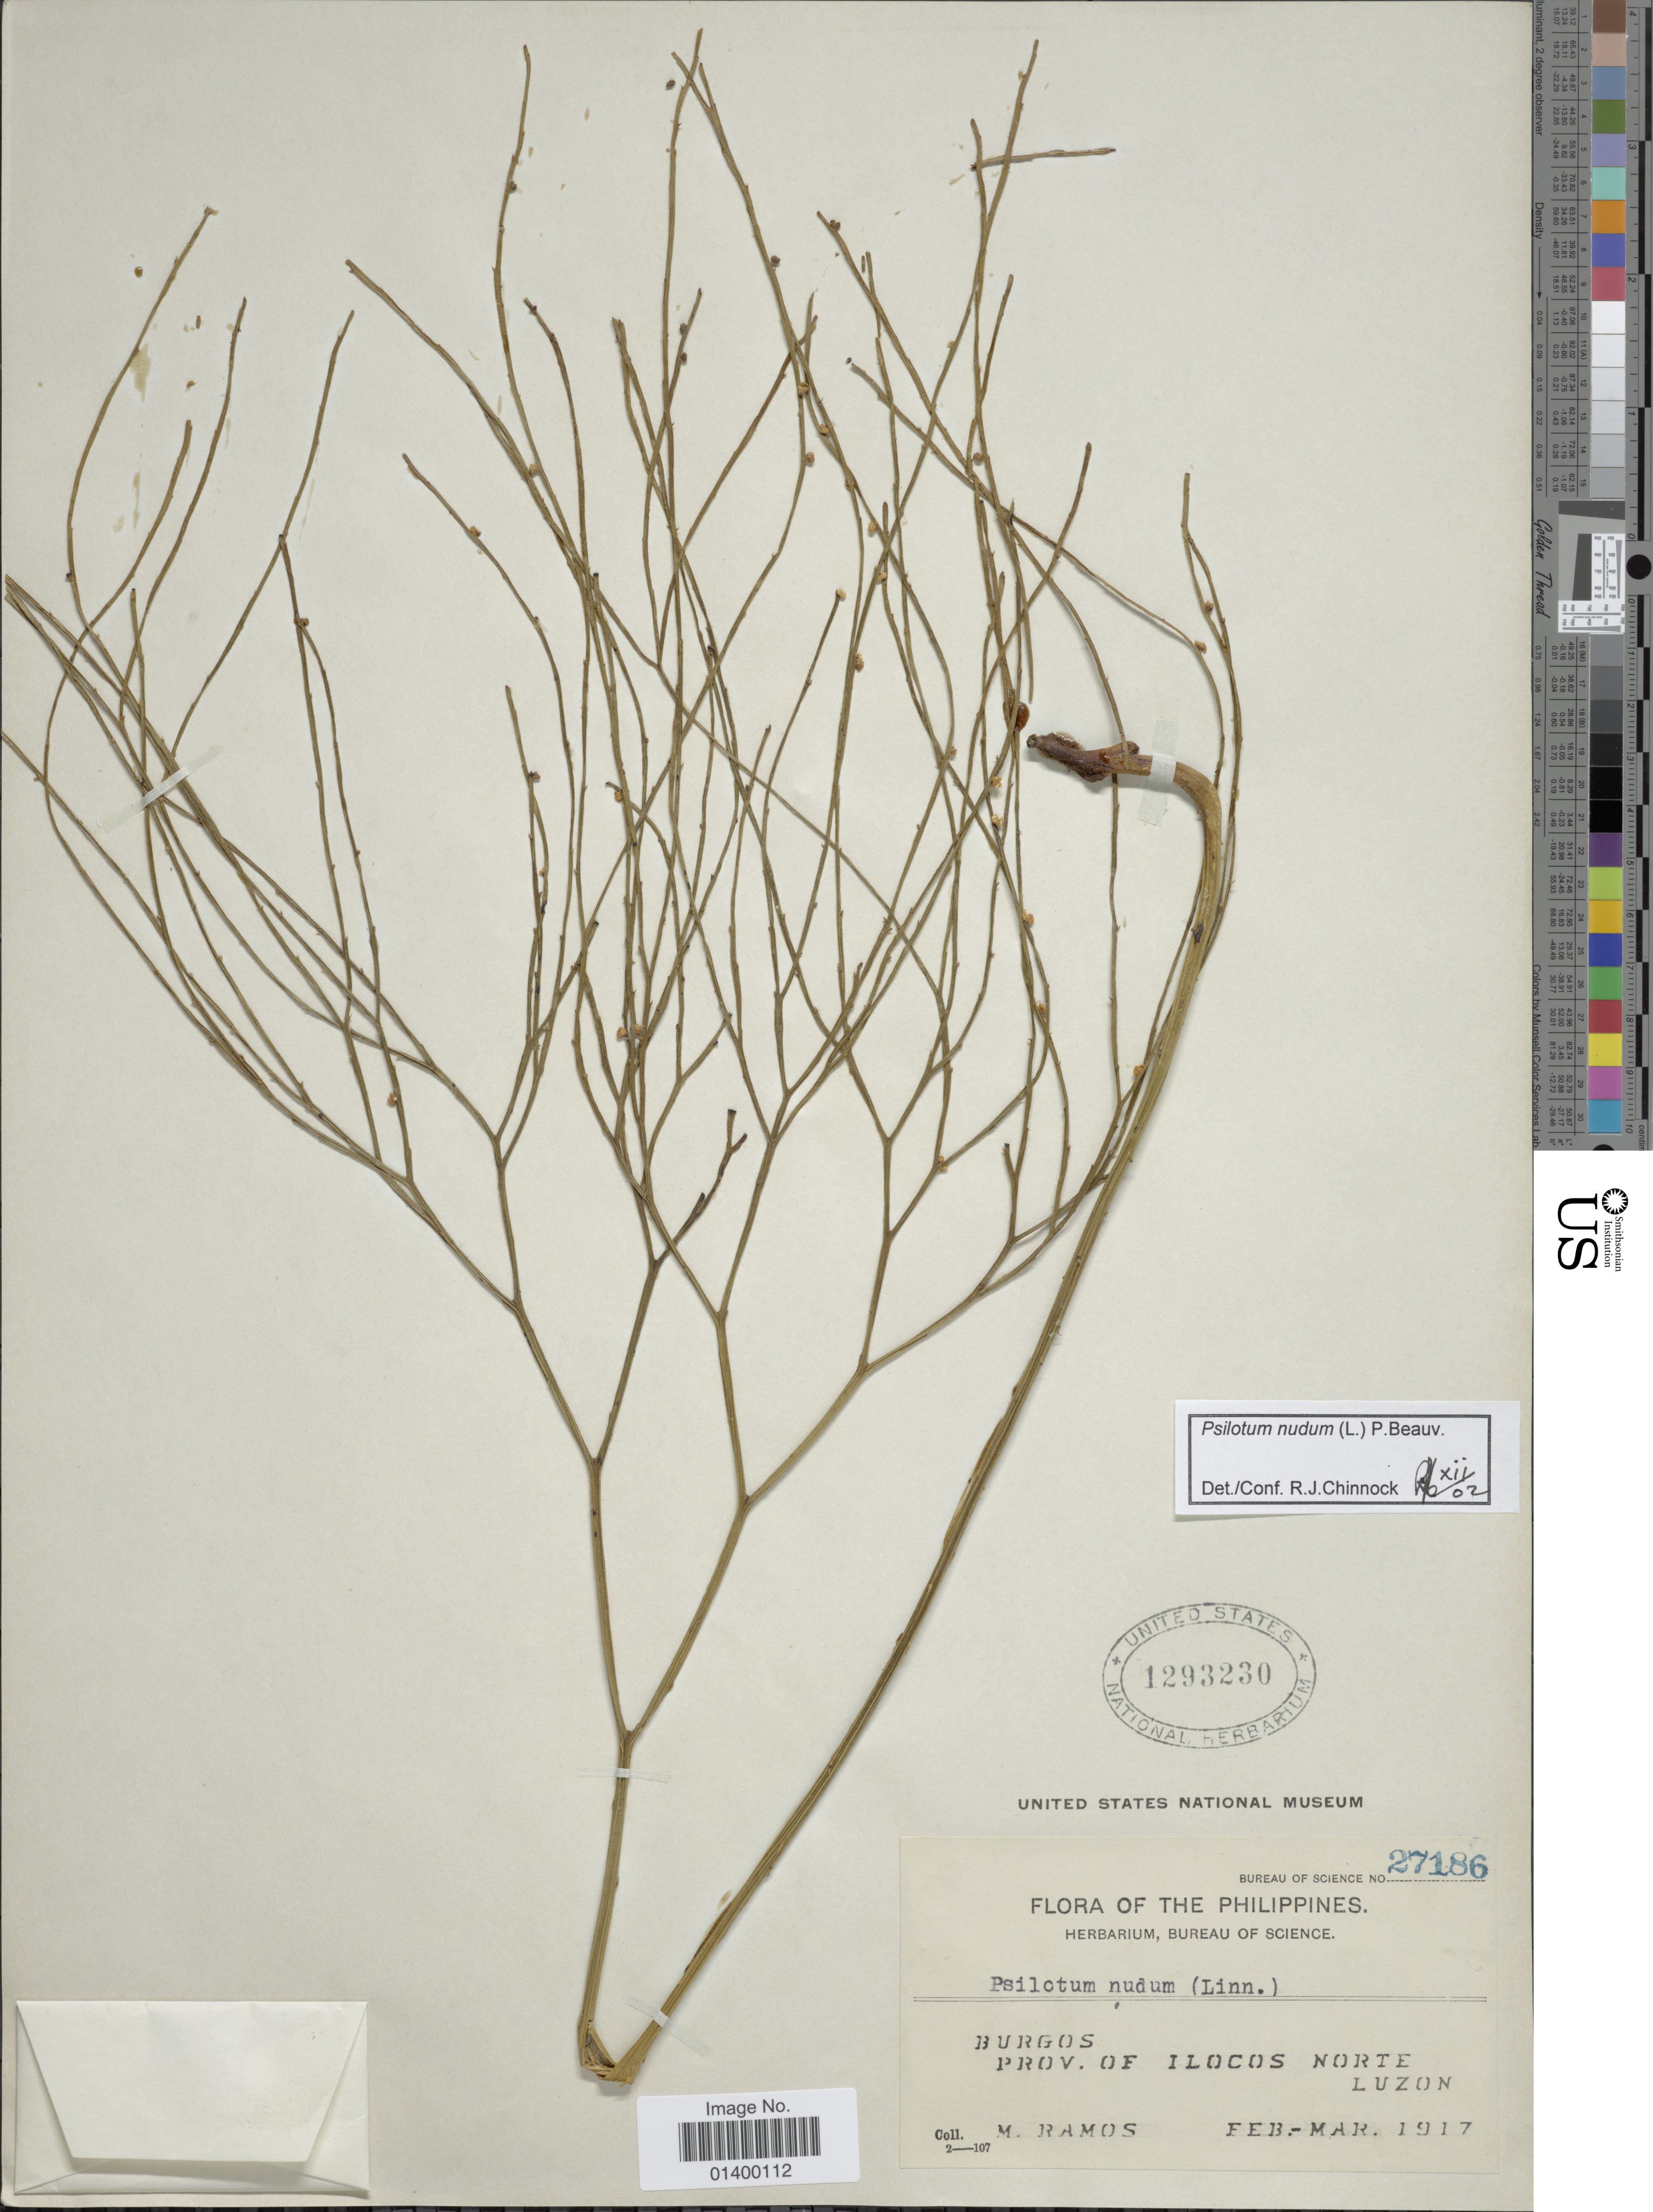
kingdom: Plantae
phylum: Tracheophyta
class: Polypodiopsida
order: Psilotales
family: Psilotaceae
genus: Psilotum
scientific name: Psilotum nudum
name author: (L.) P. Beauv.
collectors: M. Ramos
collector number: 27186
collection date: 1917-02/1917-03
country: Philippines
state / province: Central Luzon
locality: Burgos, Prov. of Ilocos Norte Luzon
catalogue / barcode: US 1293230